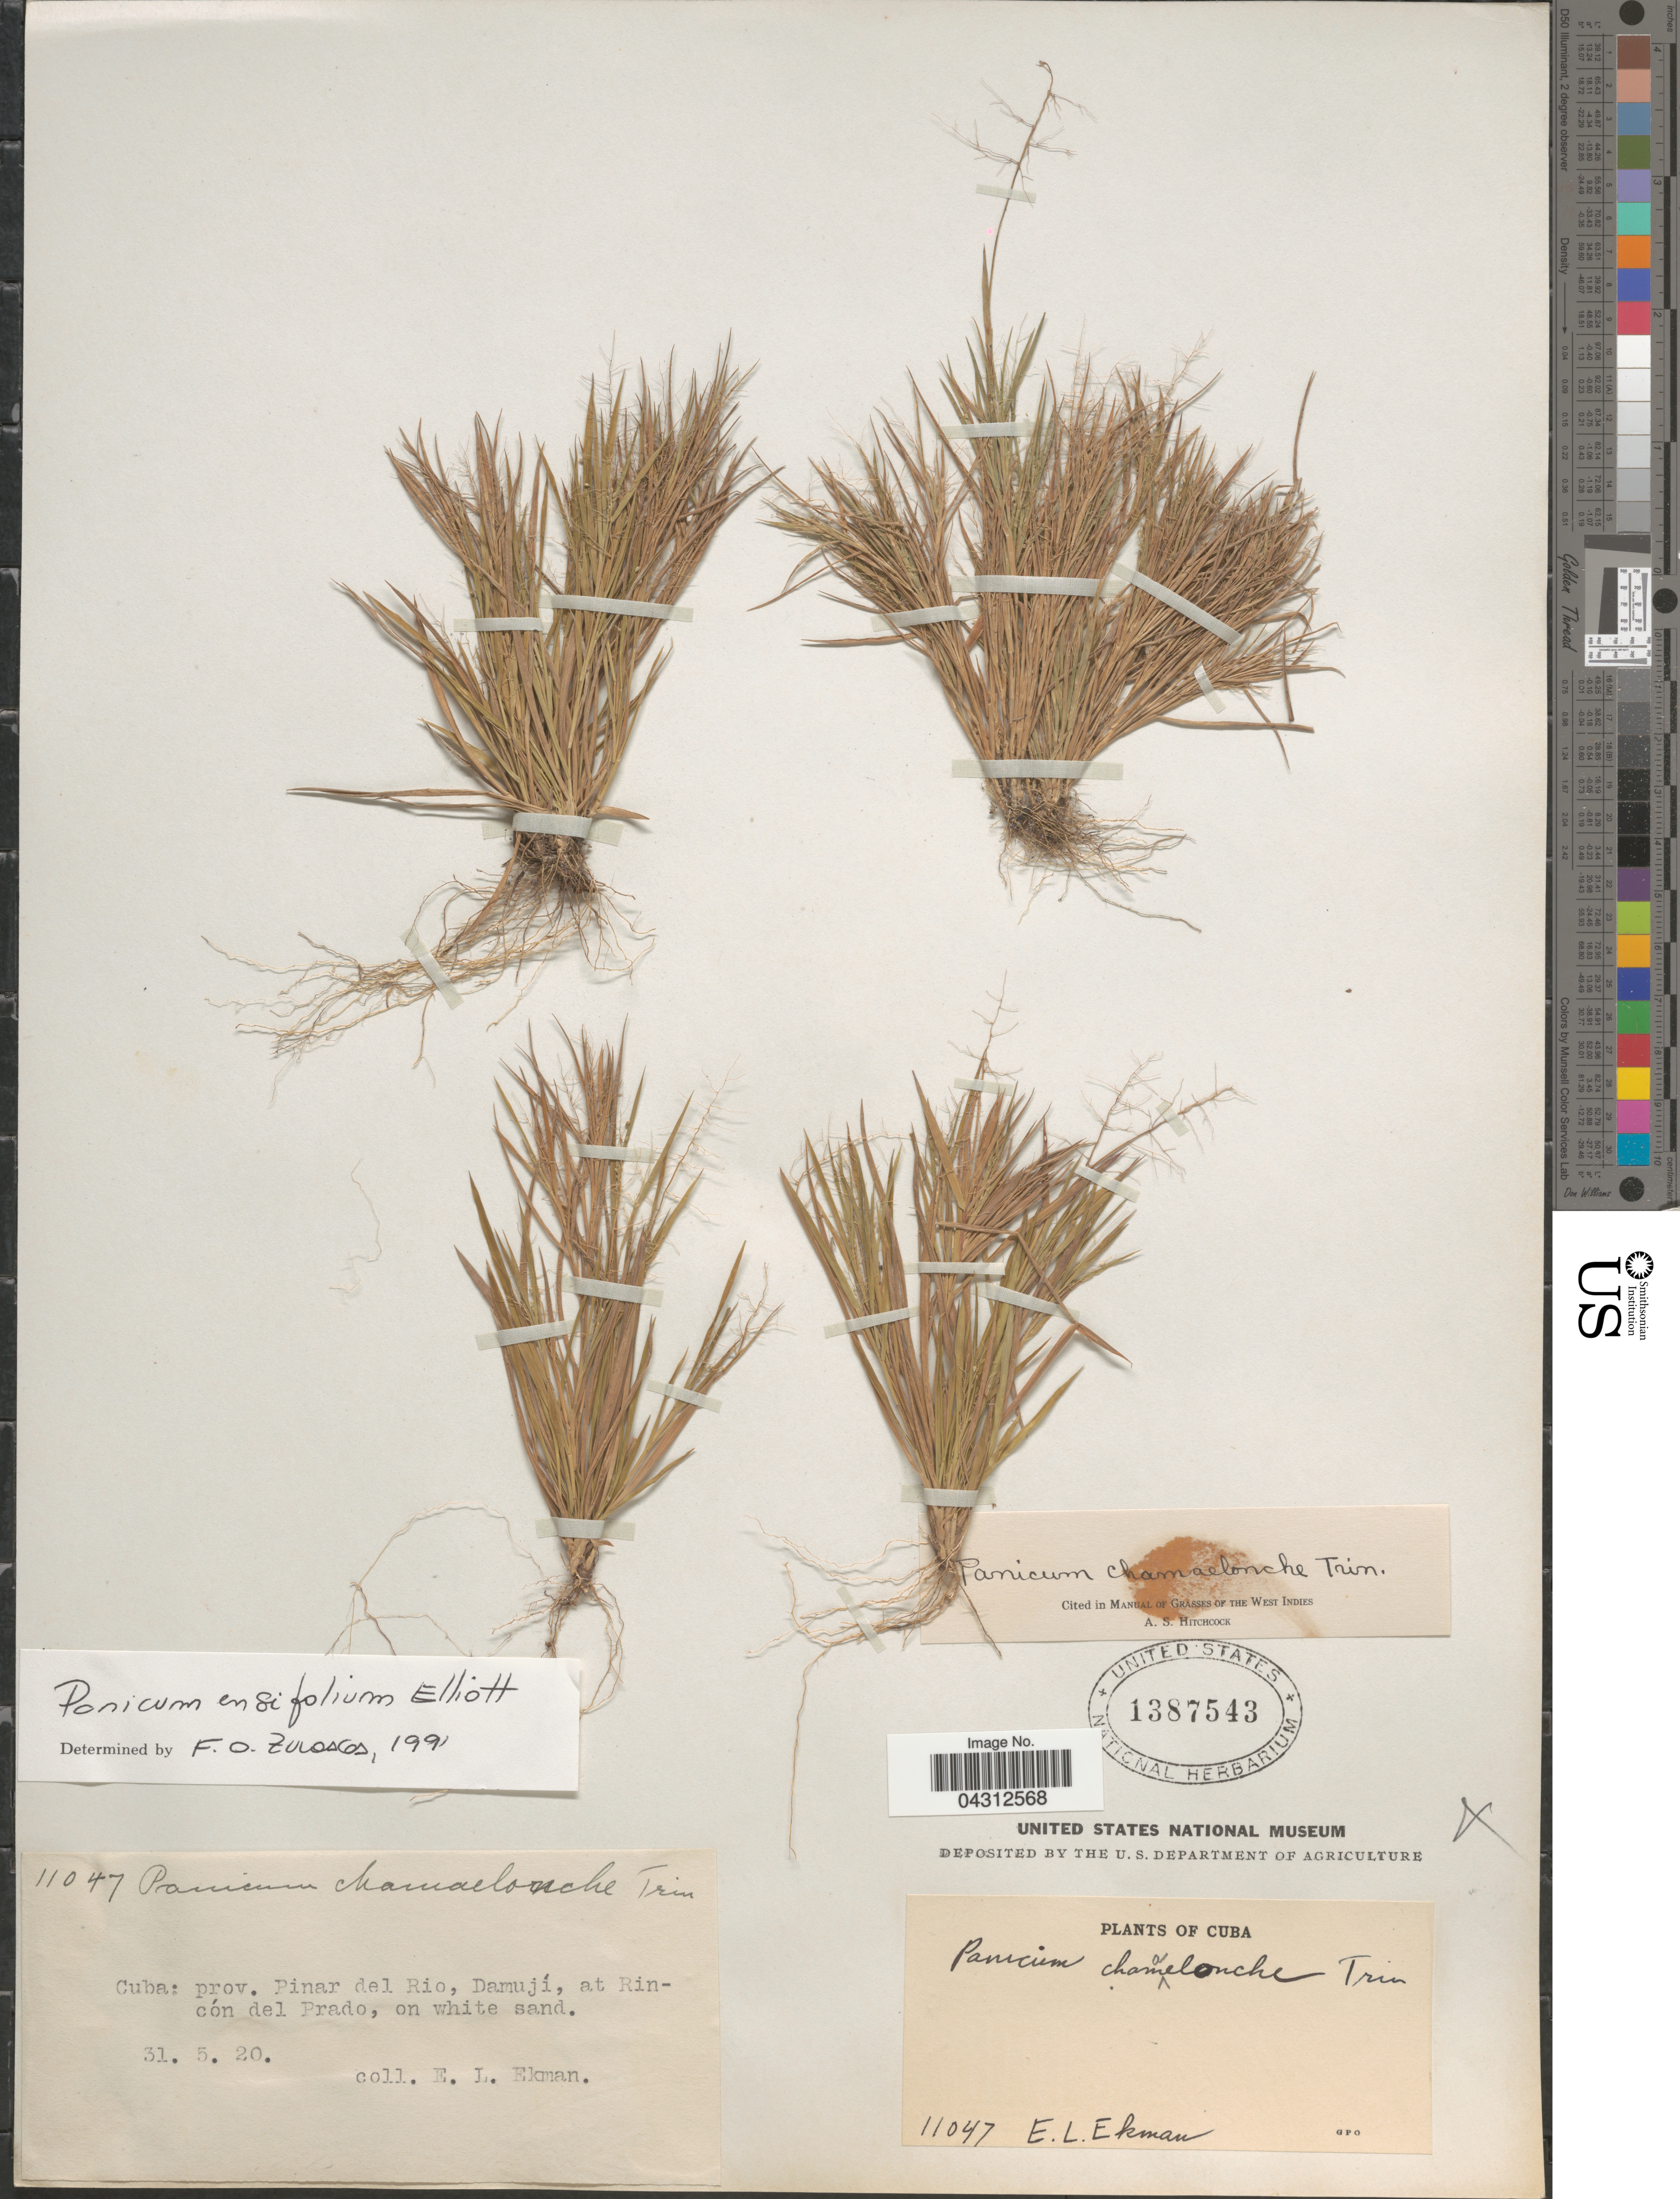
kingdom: Plantae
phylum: Tracheophyta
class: Liliopsida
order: Poales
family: Poaceae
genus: Dichanthelium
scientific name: Dichanthelium ensifolium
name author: (Baldwin ex Elliot) Gould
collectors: E. L. Ekman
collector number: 11047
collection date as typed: Transcribed d/m/y: 31/5/20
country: Cuba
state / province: Pinar del Río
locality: Damují, at Rincón del Prado.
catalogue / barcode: US 1387543